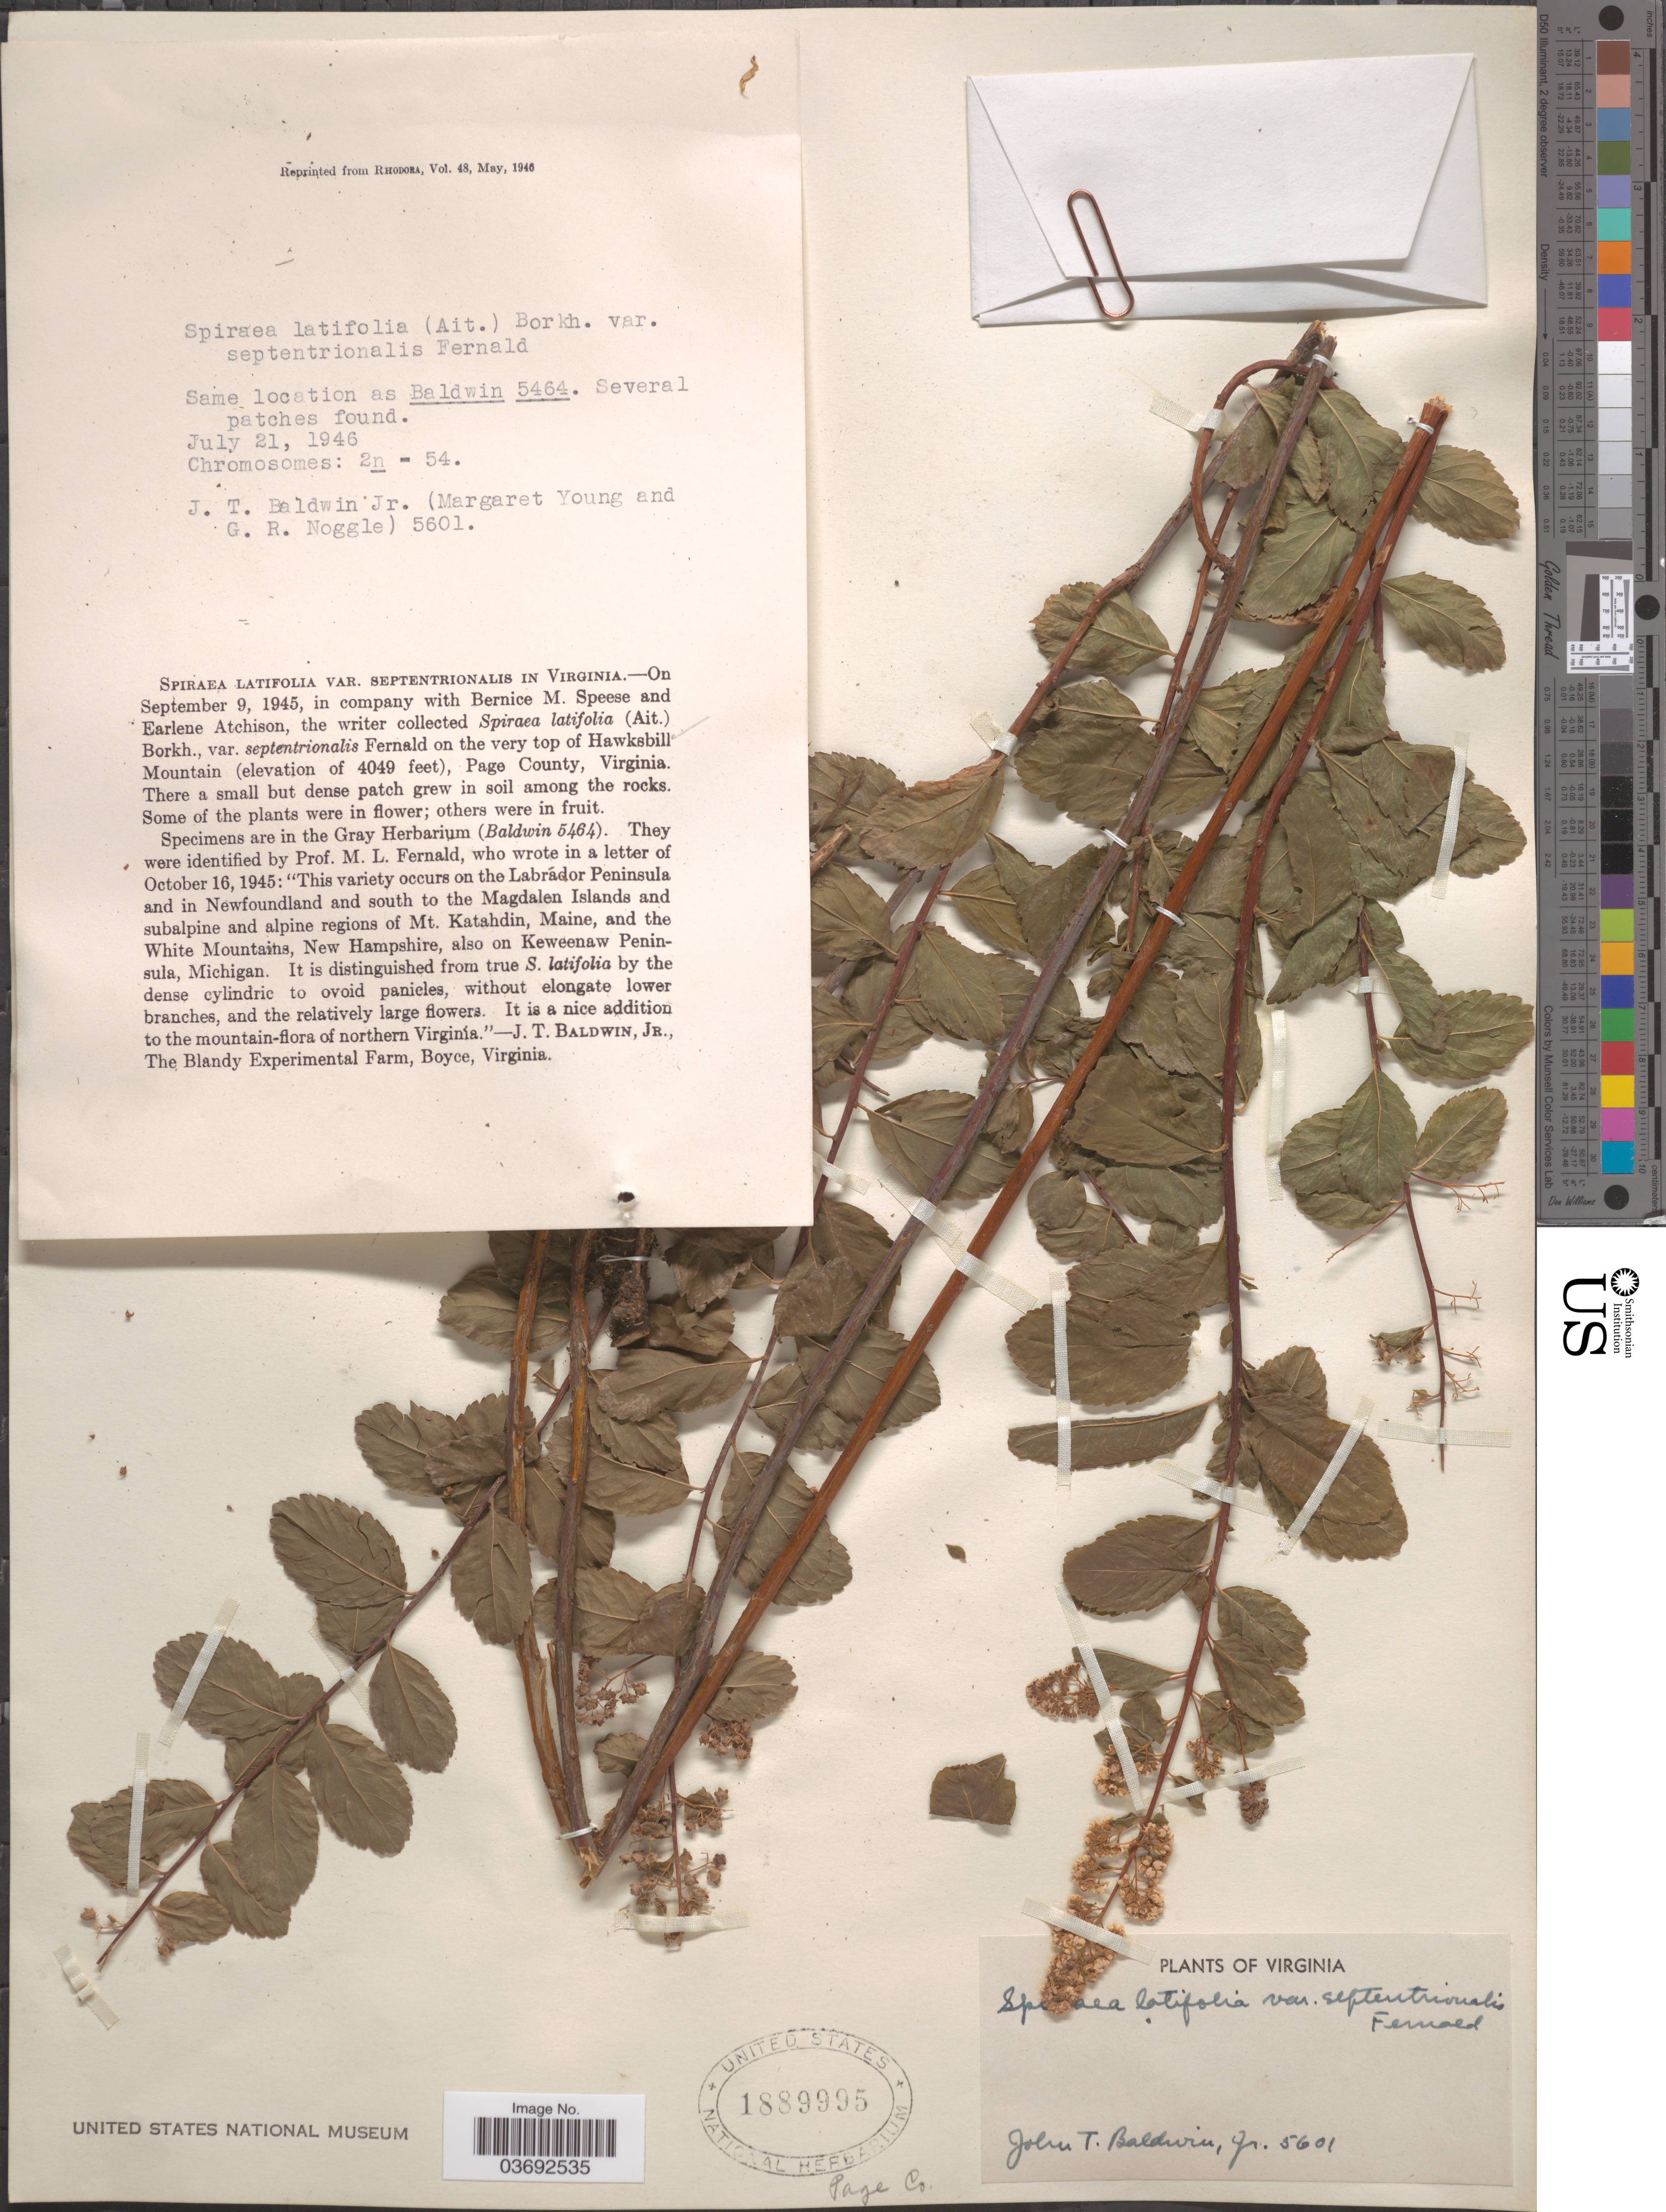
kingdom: Plantae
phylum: Tracheophyta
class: Magnoliopsida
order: Rosales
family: Rosaceae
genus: Spiraea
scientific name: Spiraea latifolia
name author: Borkh.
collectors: J. T. Baldwin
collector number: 5601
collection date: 1946-07-21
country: United States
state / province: Virginia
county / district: Page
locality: Page Co.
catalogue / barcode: US 1889995